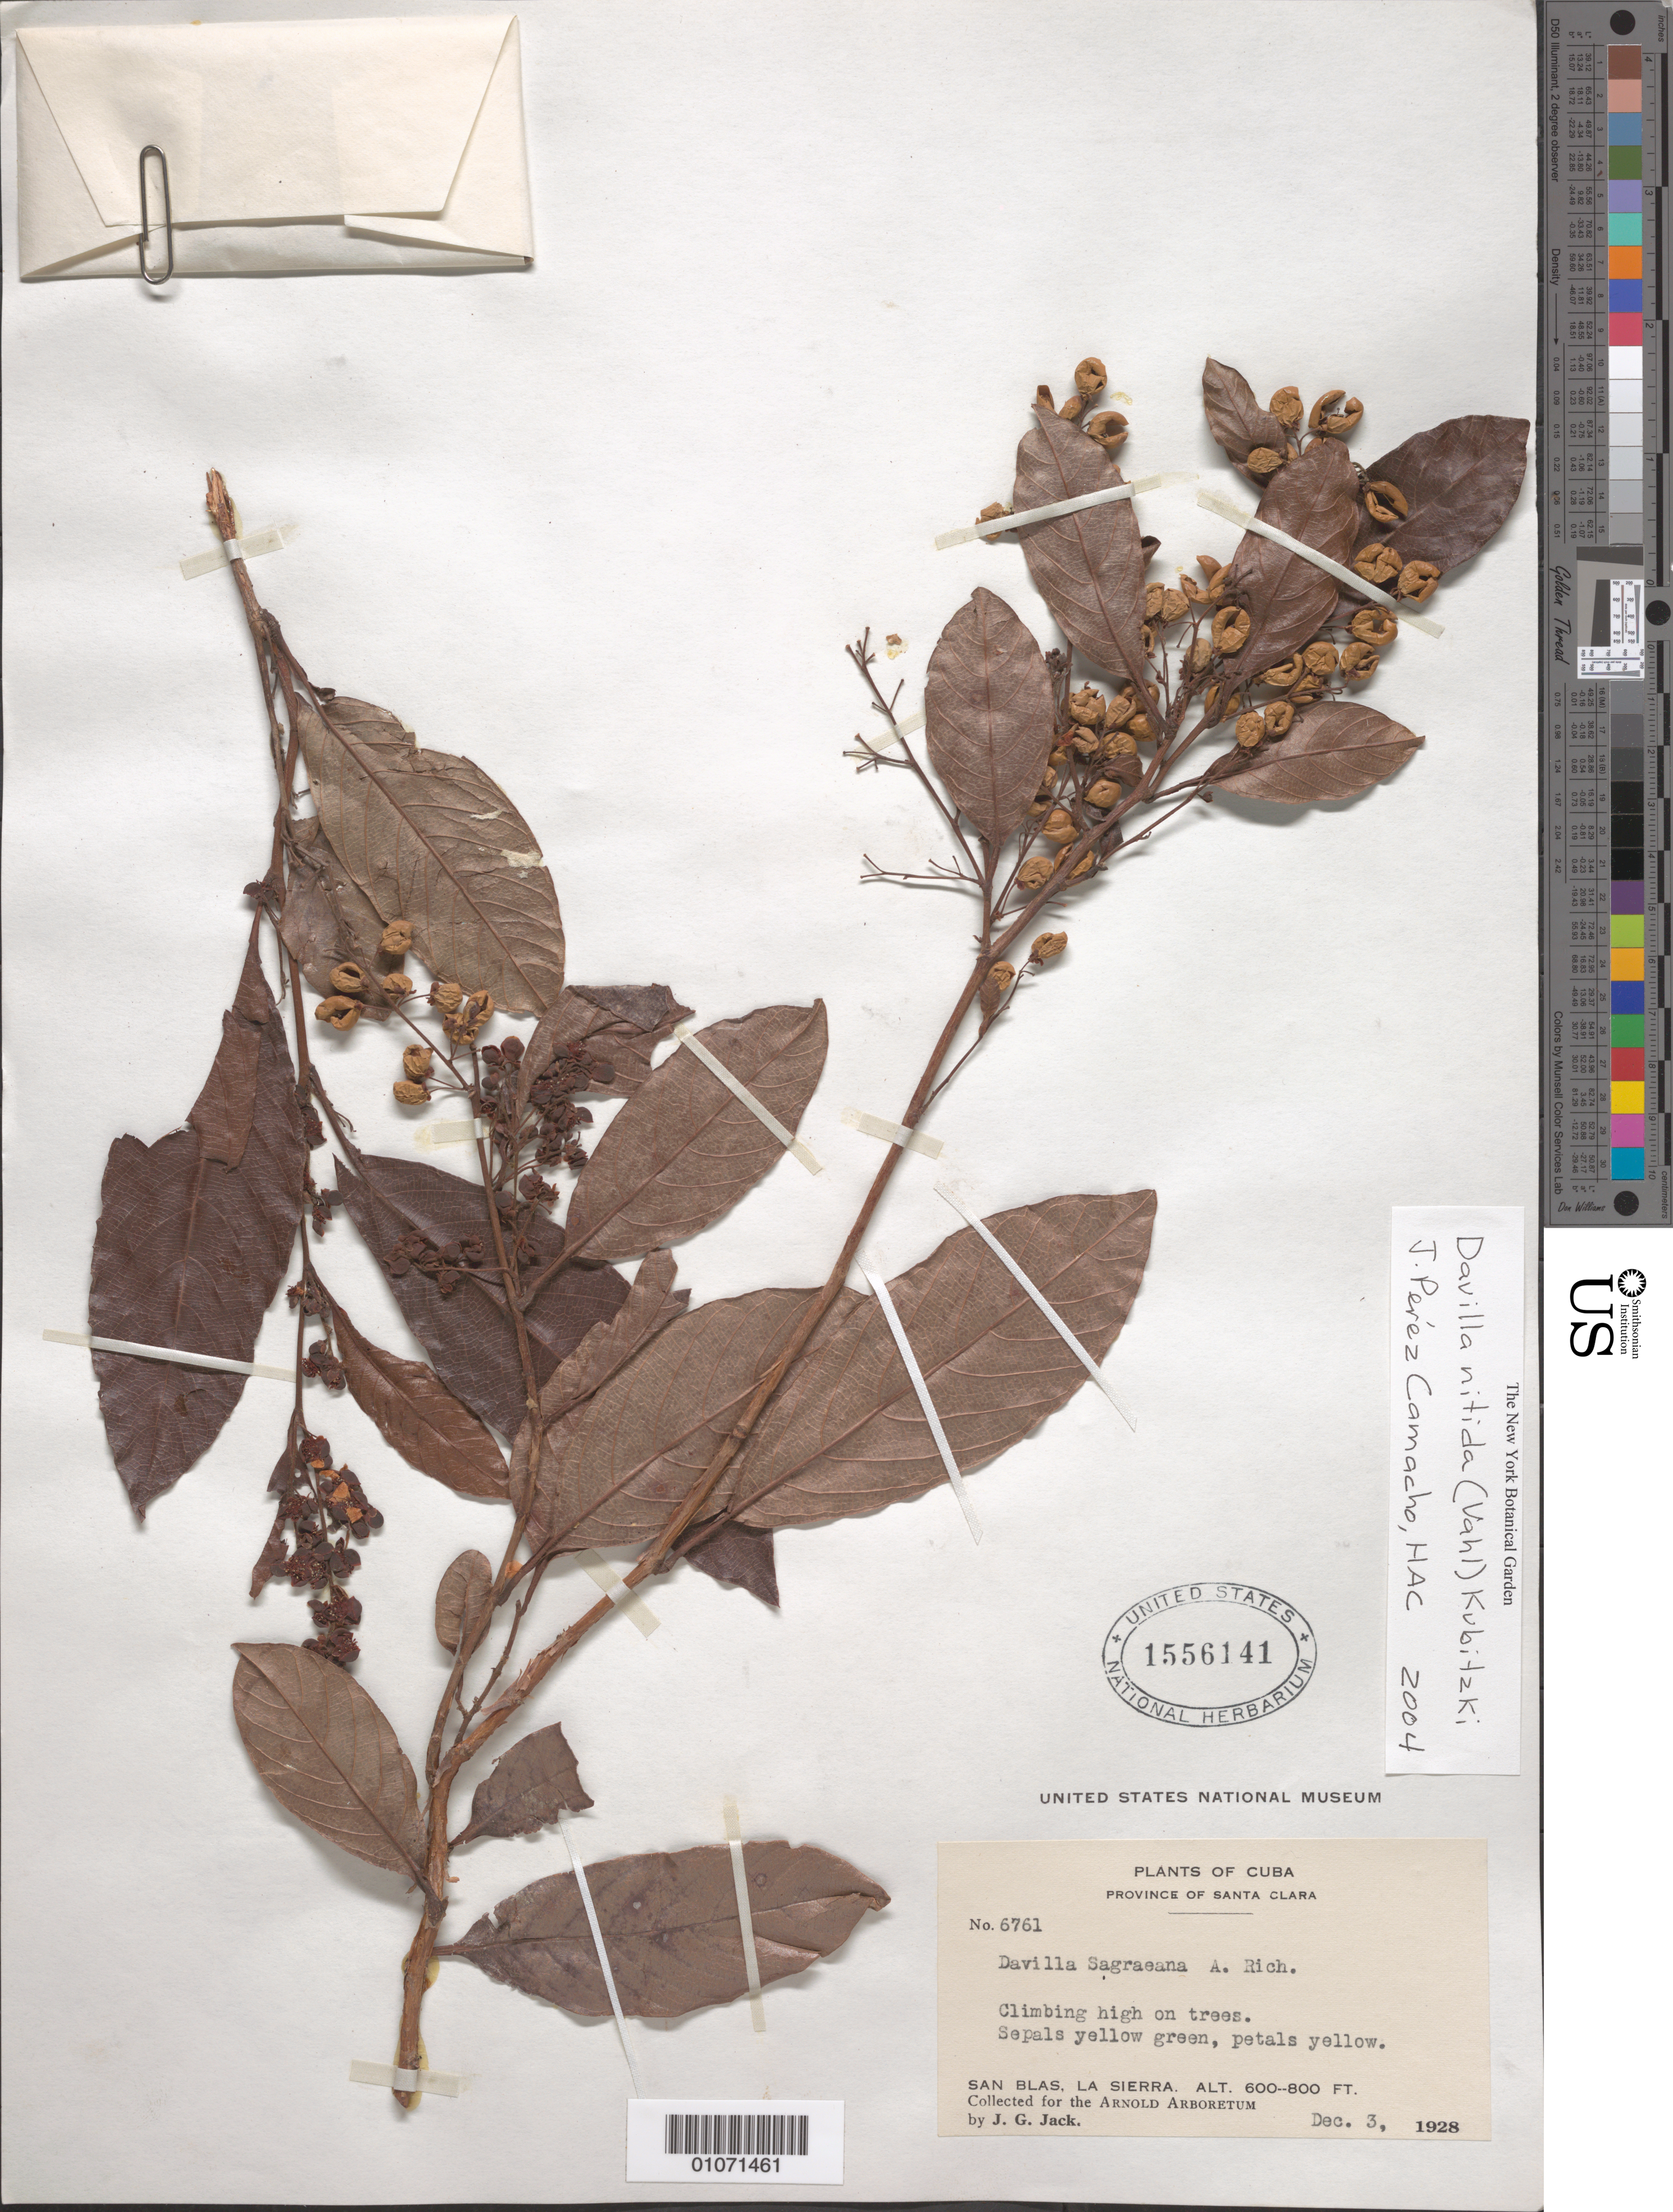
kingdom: Plantae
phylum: Tracheophyta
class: Magnoliopsida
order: Dilleniales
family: Dilleniaceae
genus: Davilla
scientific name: Davilla nitida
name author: (Vahl) Kubitzki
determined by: Peréz-Camacho, J.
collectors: J. G. Jack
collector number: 6761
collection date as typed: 03 Dec 1928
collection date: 1928-12-03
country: Cuba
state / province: Santa Clara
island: Cuba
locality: San Blas, La Sierra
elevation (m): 183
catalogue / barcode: US 1556141